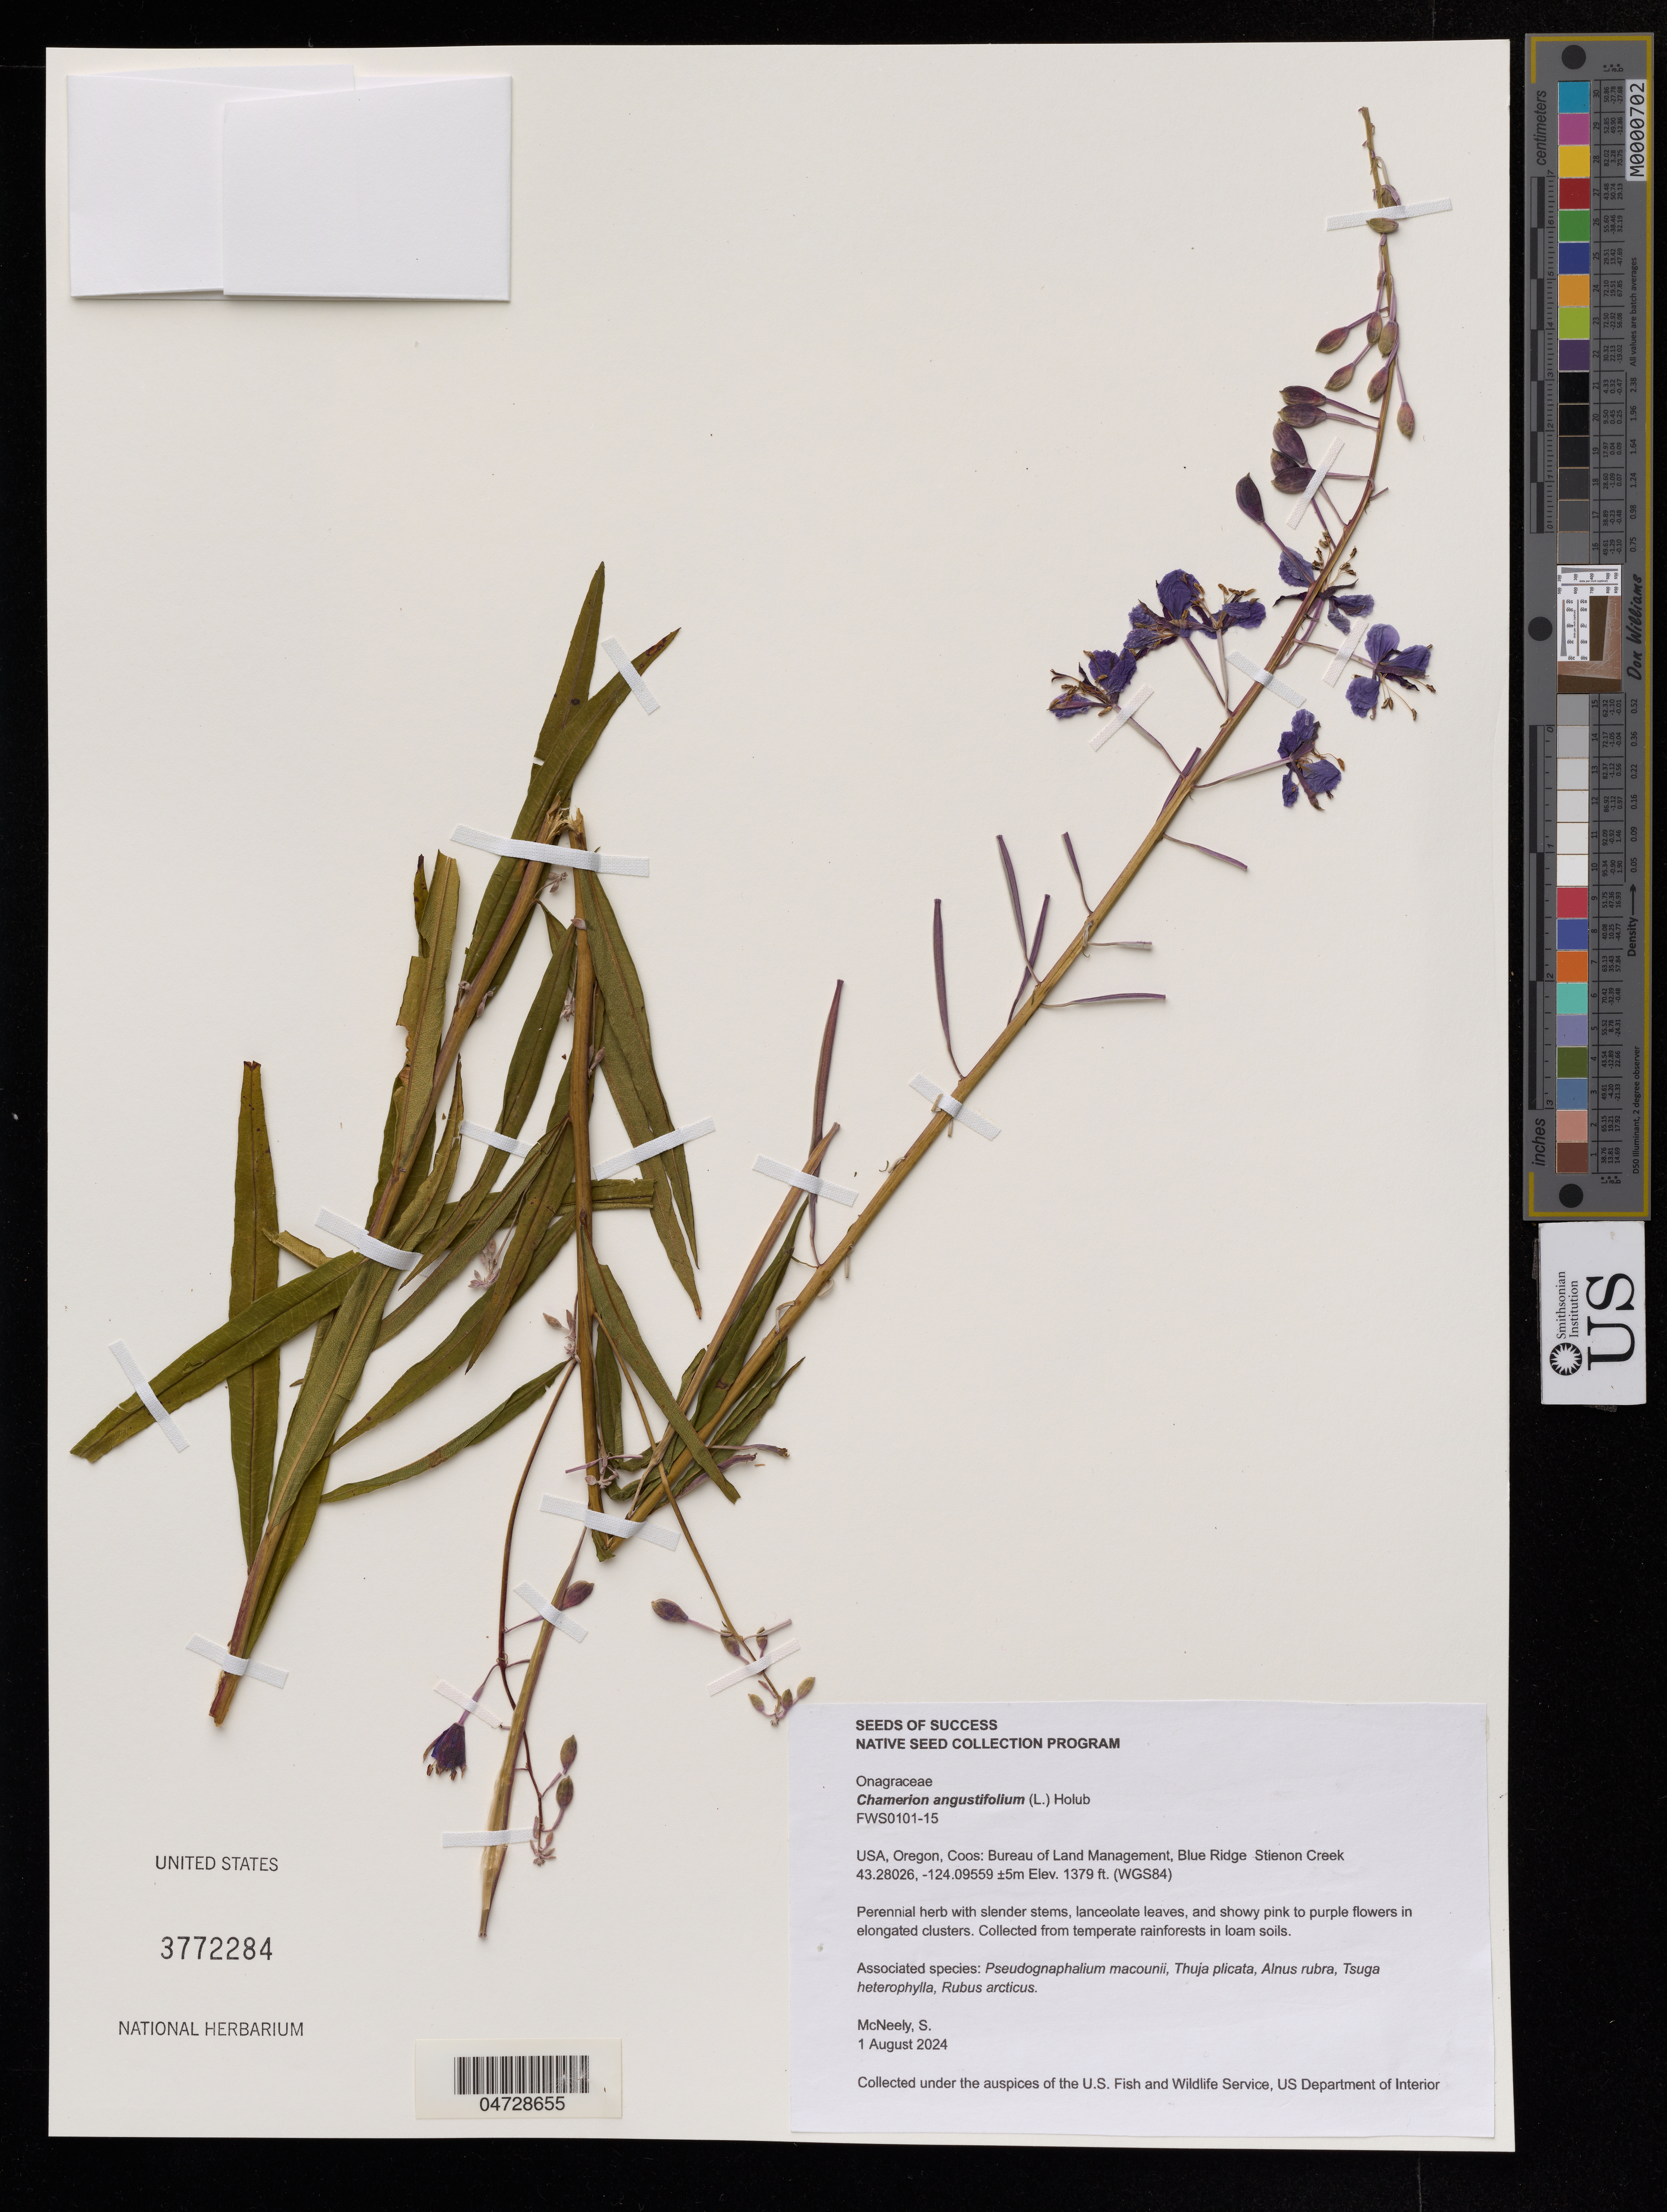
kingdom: Plantae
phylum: Tracheophyta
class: Magnoliopsida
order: Myrtales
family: Onagraceae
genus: Chamerion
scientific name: Chamerion angustifolium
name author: (L.) Holub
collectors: S. McNeely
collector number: FWS0101-15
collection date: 2024-08-01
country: United States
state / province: Oregon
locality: Coos: Bureau of Land Management, Blue Ridge Stienon Creek.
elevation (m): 420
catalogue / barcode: US 3772284